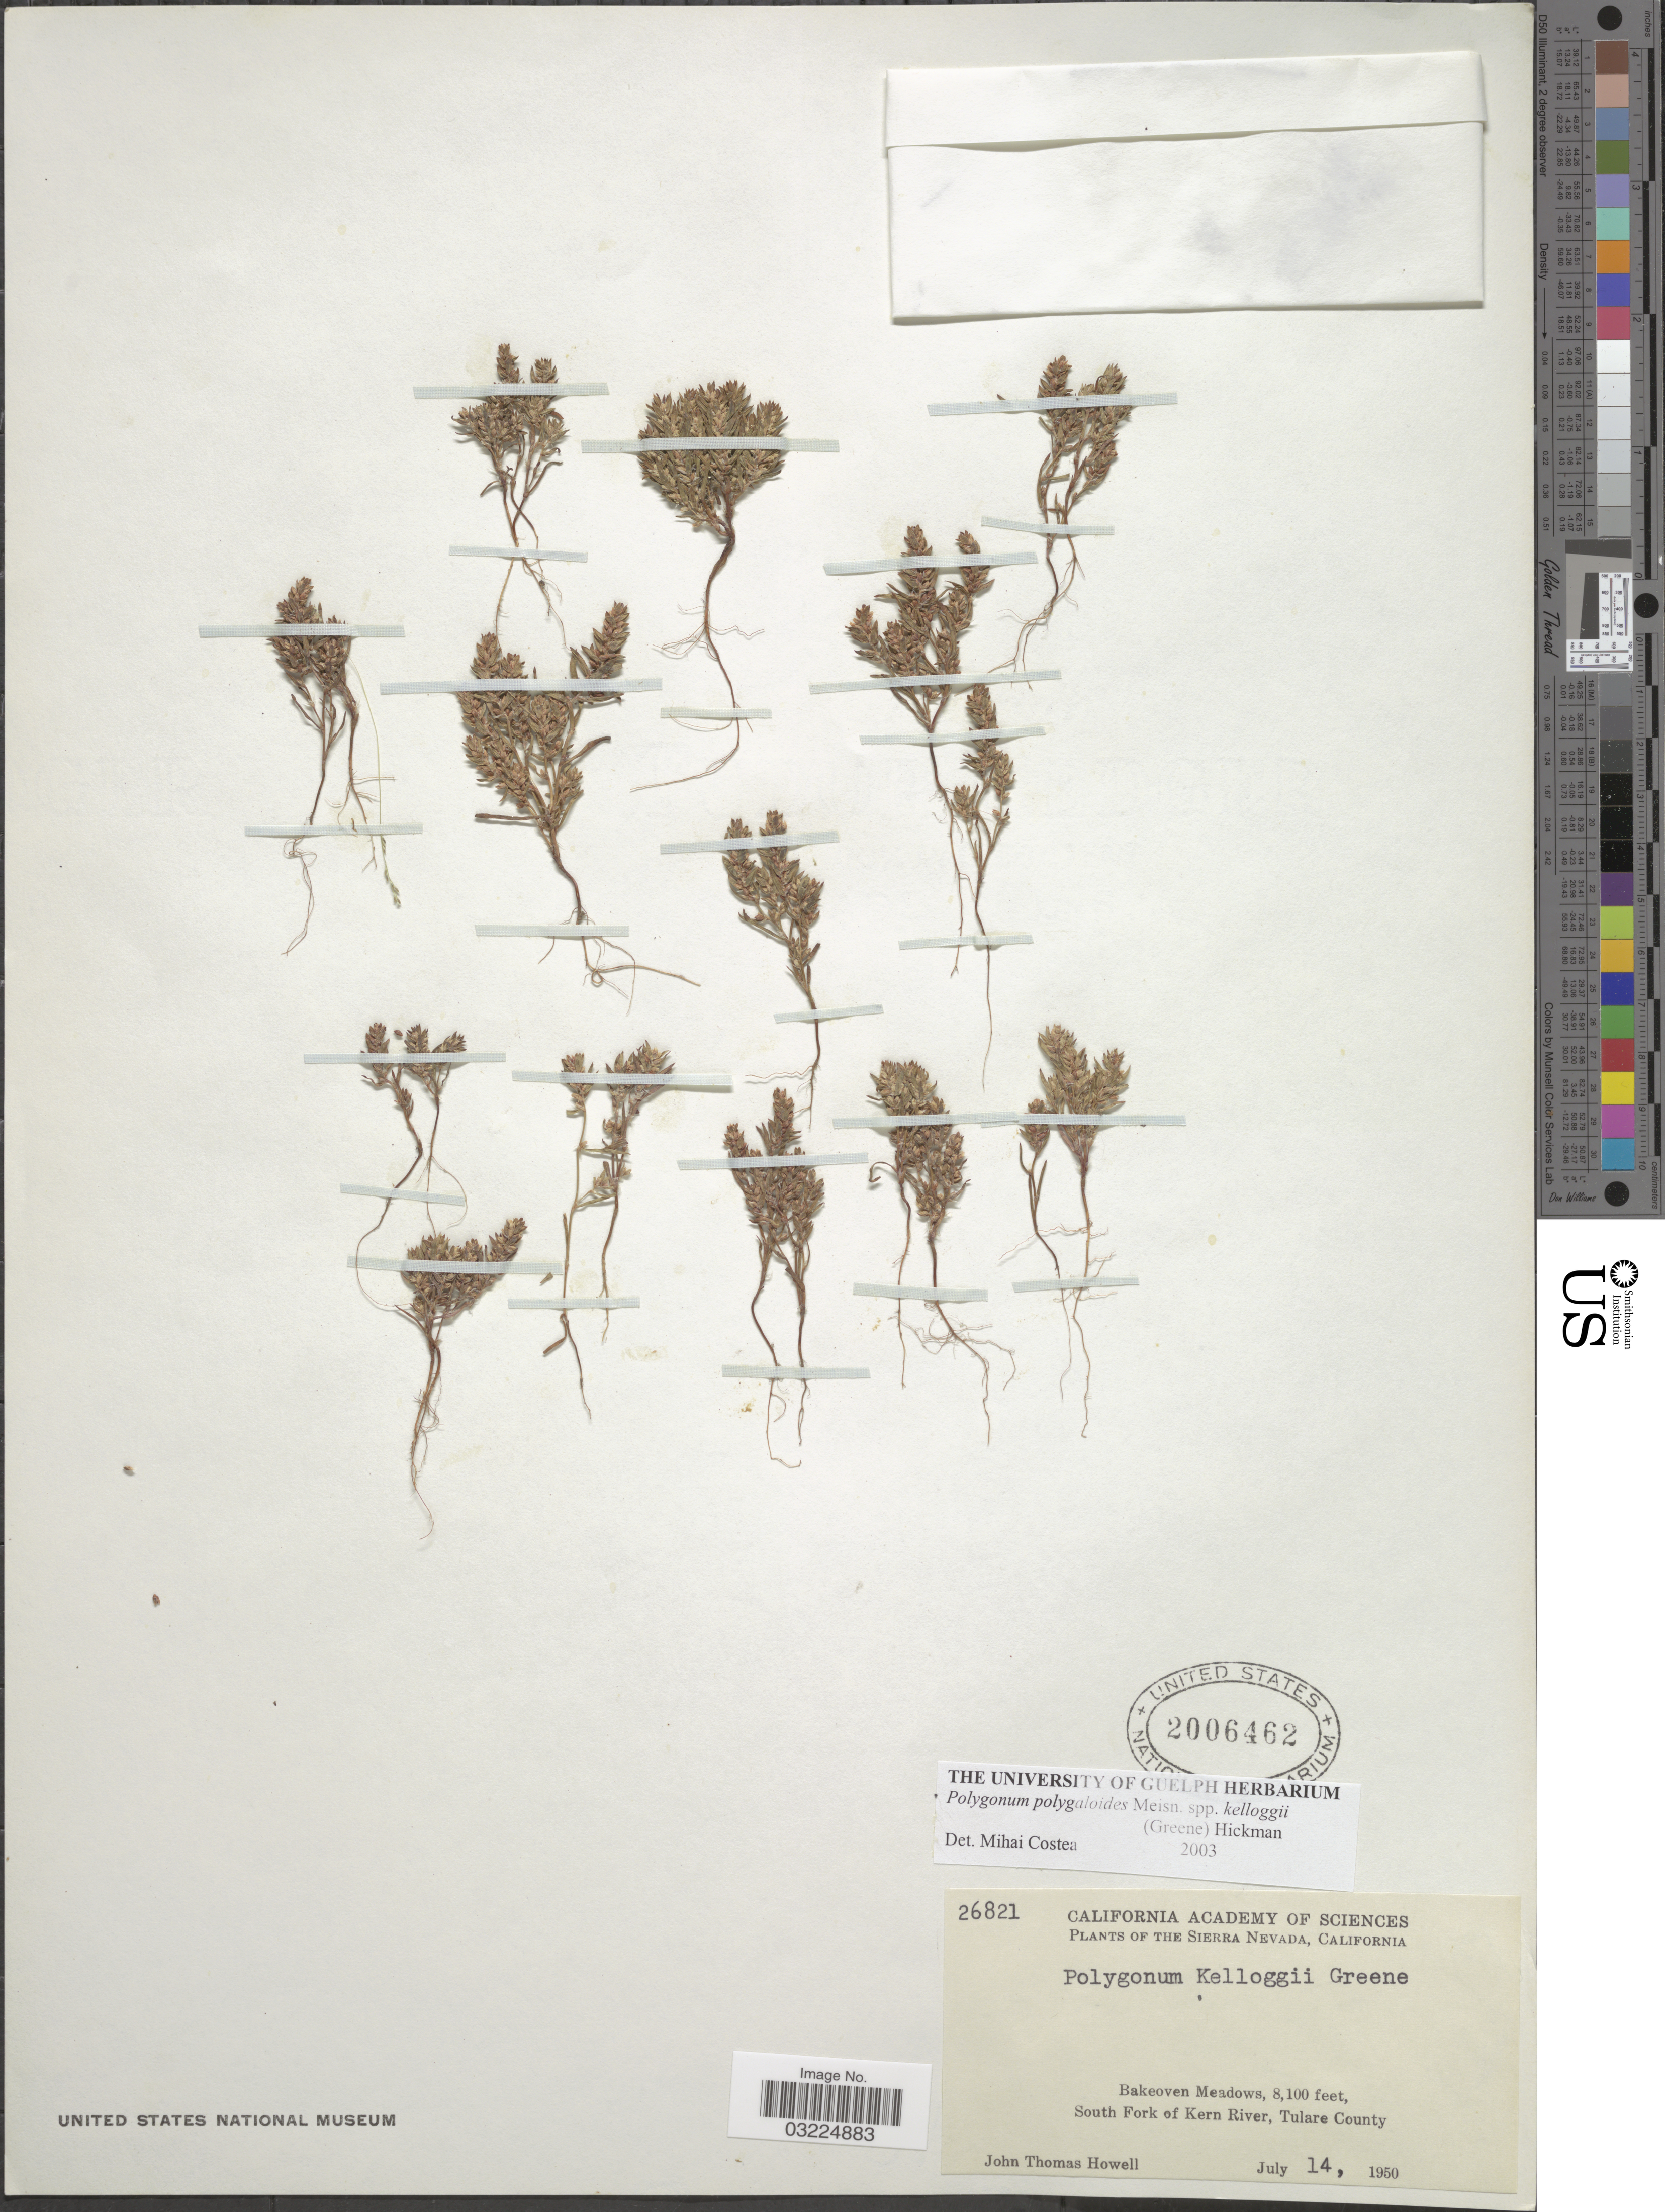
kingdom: Plantae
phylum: Tracheophyta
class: Magnoliopsida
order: Caryophyllales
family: Polygonaceae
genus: Polygonum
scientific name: Polygonum polygaloides subsp. kelloggii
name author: (Greene) Hickman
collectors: J. T. Howell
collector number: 26821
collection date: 1950-07-14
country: United States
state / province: California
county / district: Tulare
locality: Sierra Nevada. Bakeoven Meadows, South Fork of Kern River, Tulare County.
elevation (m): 2469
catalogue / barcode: US 2006462